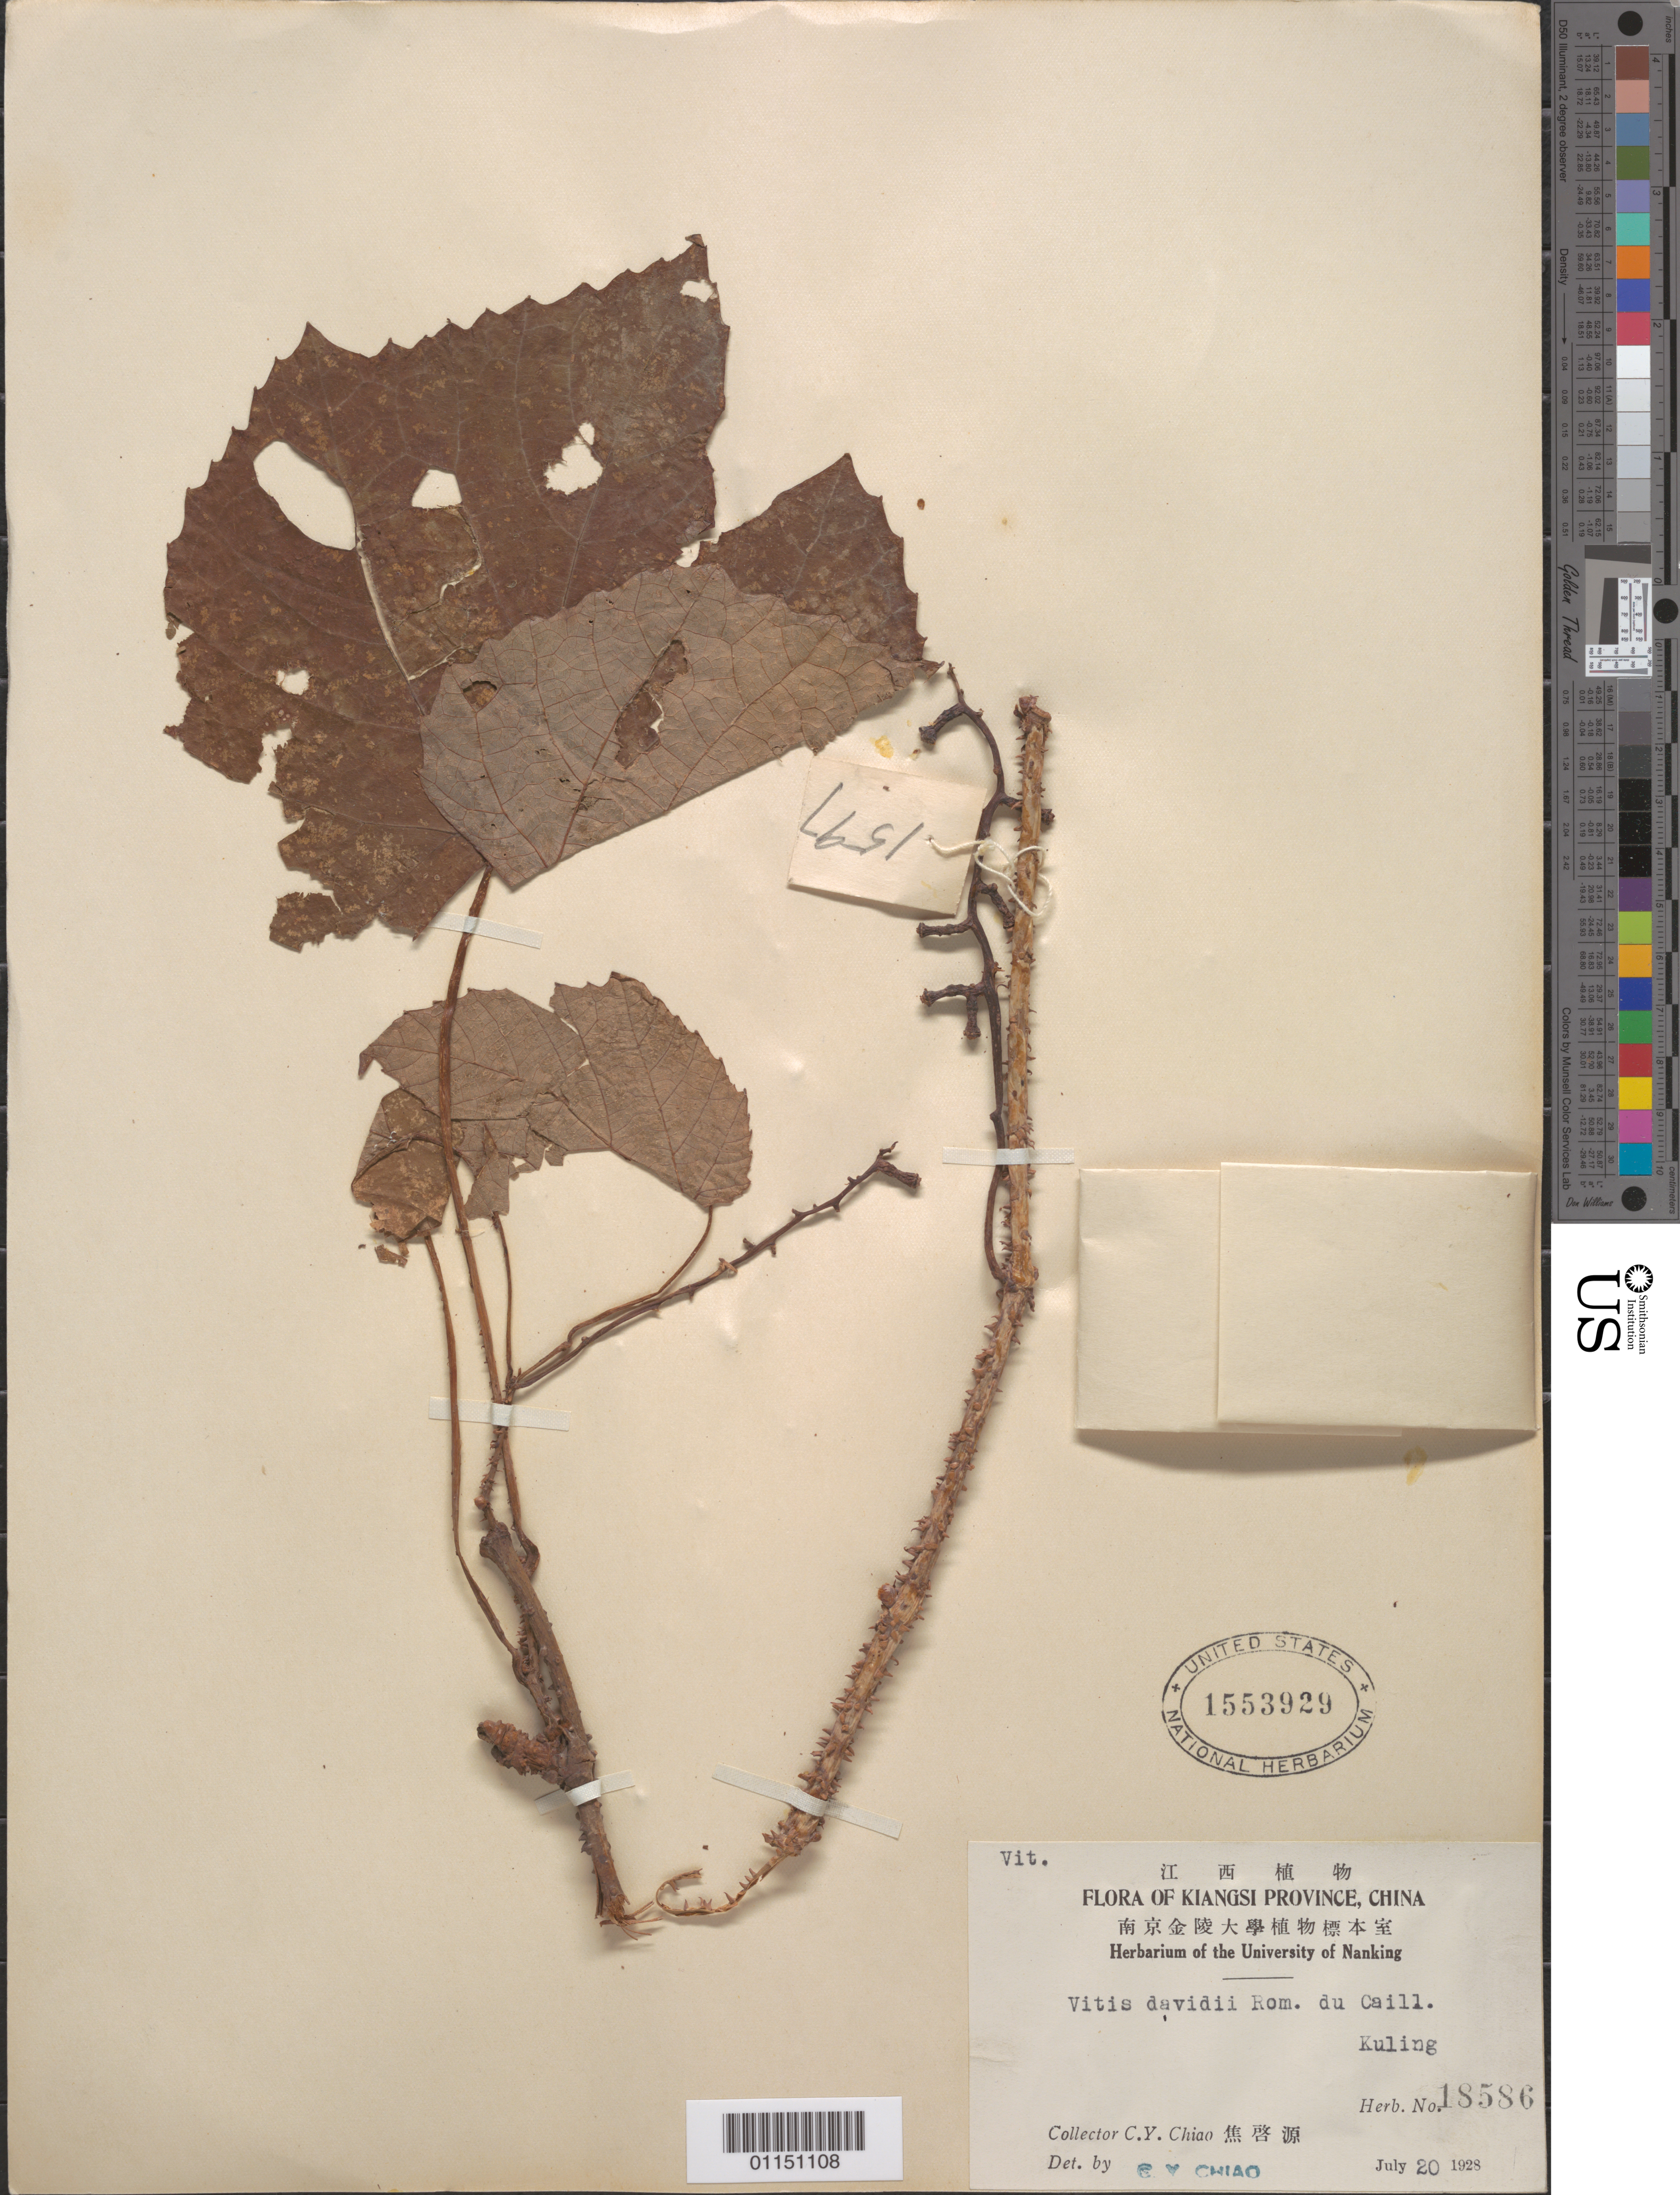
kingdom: Plantae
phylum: Tracheophyta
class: Magnoliopsida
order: Vitales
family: Vitaceae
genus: Vitis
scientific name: Vitis armata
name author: Diels & Gilg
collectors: C. Y. Chiao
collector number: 18586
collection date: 1928-07-20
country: China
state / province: Jiangxi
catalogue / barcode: US 1553929